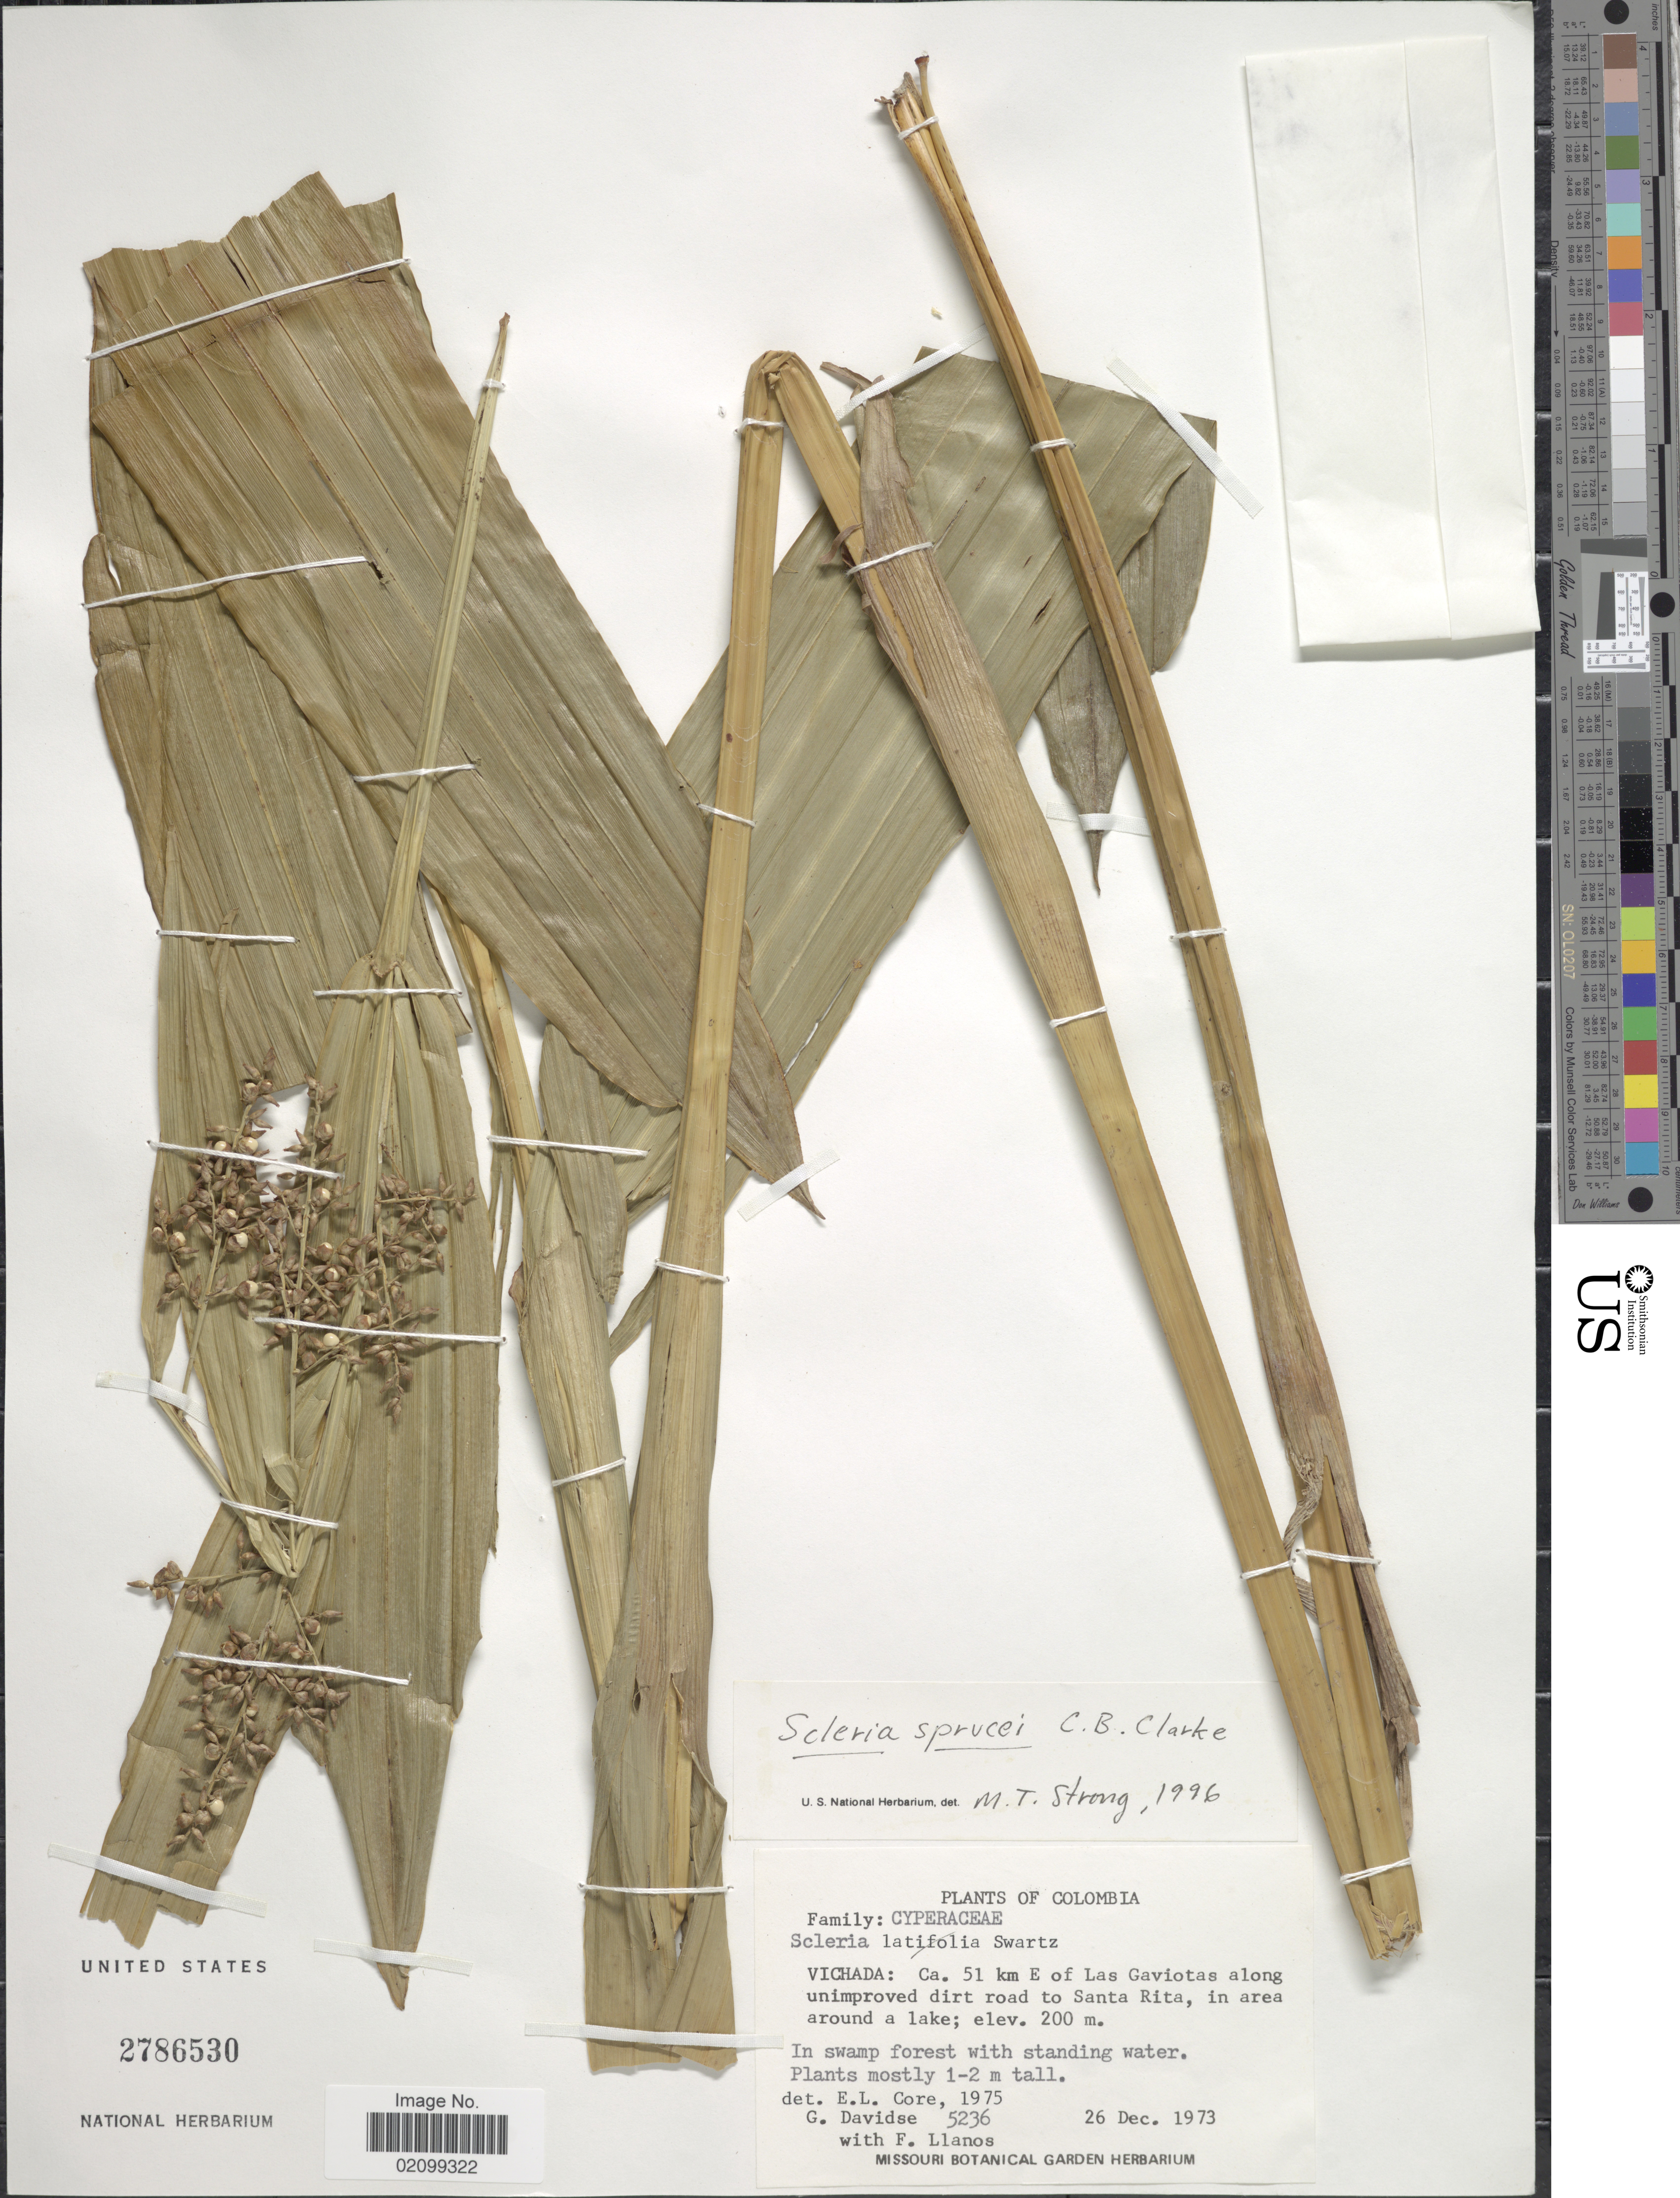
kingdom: Plantae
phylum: Tracheophyta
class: Liliopsida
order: Poales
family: Cyperaceae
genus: Scleria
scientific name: Scleria sprucei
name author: C.B. Clarke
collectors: G. Davidse & F. Llanos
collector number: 5236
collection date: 1973-12-26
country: Colombia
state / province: Vichada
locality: Vichada: Ca. 51 km E of Las Gaviotas along unimproved dirt road to Santa Rita, in area around a lake.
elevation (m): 200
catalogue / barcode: US 2786530